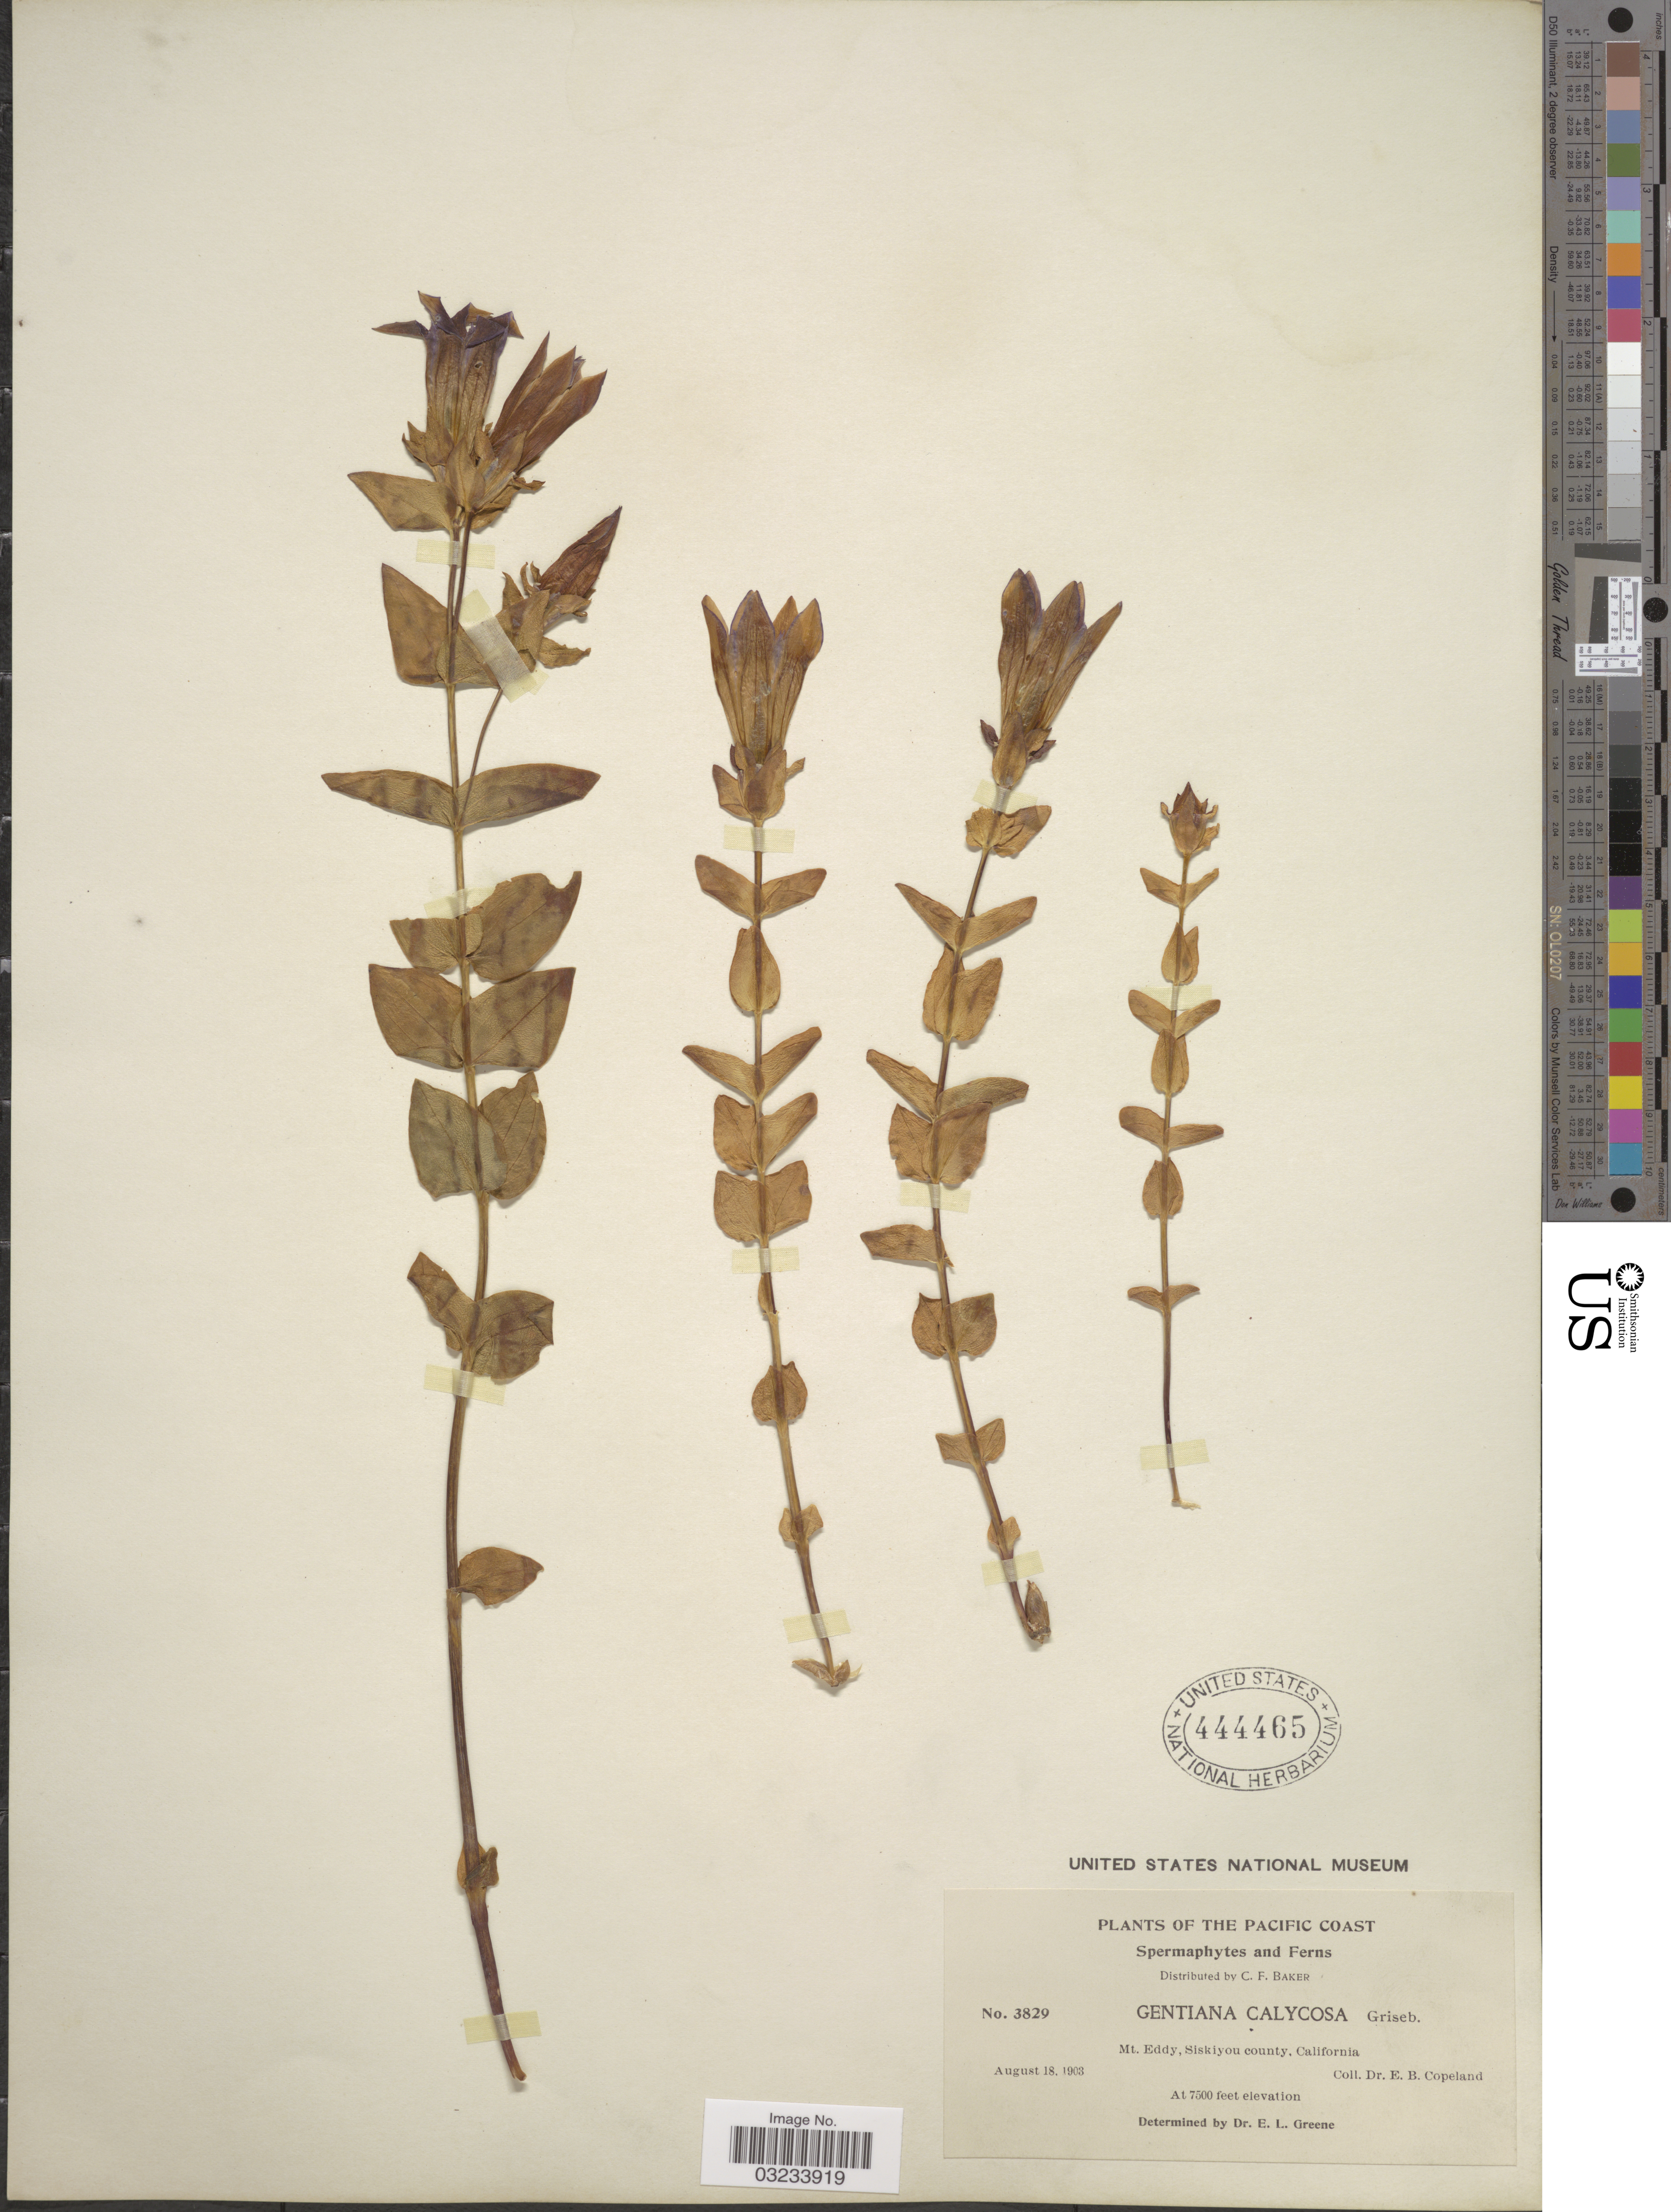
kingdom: Plantae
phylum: Tracheophyta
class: Magnoliopsida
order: Gentianales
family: Gentianaceae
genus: Gentiana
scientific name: Gentiana calycosa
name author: Griseb.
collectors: E. B. Copeland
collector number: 3829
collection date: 1903-08-18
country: United States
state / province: California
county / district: Siskiyou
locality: The Pacific Coast, Mt. Eddy, Siskiyou County.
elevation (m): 2286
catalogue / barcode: US 444465